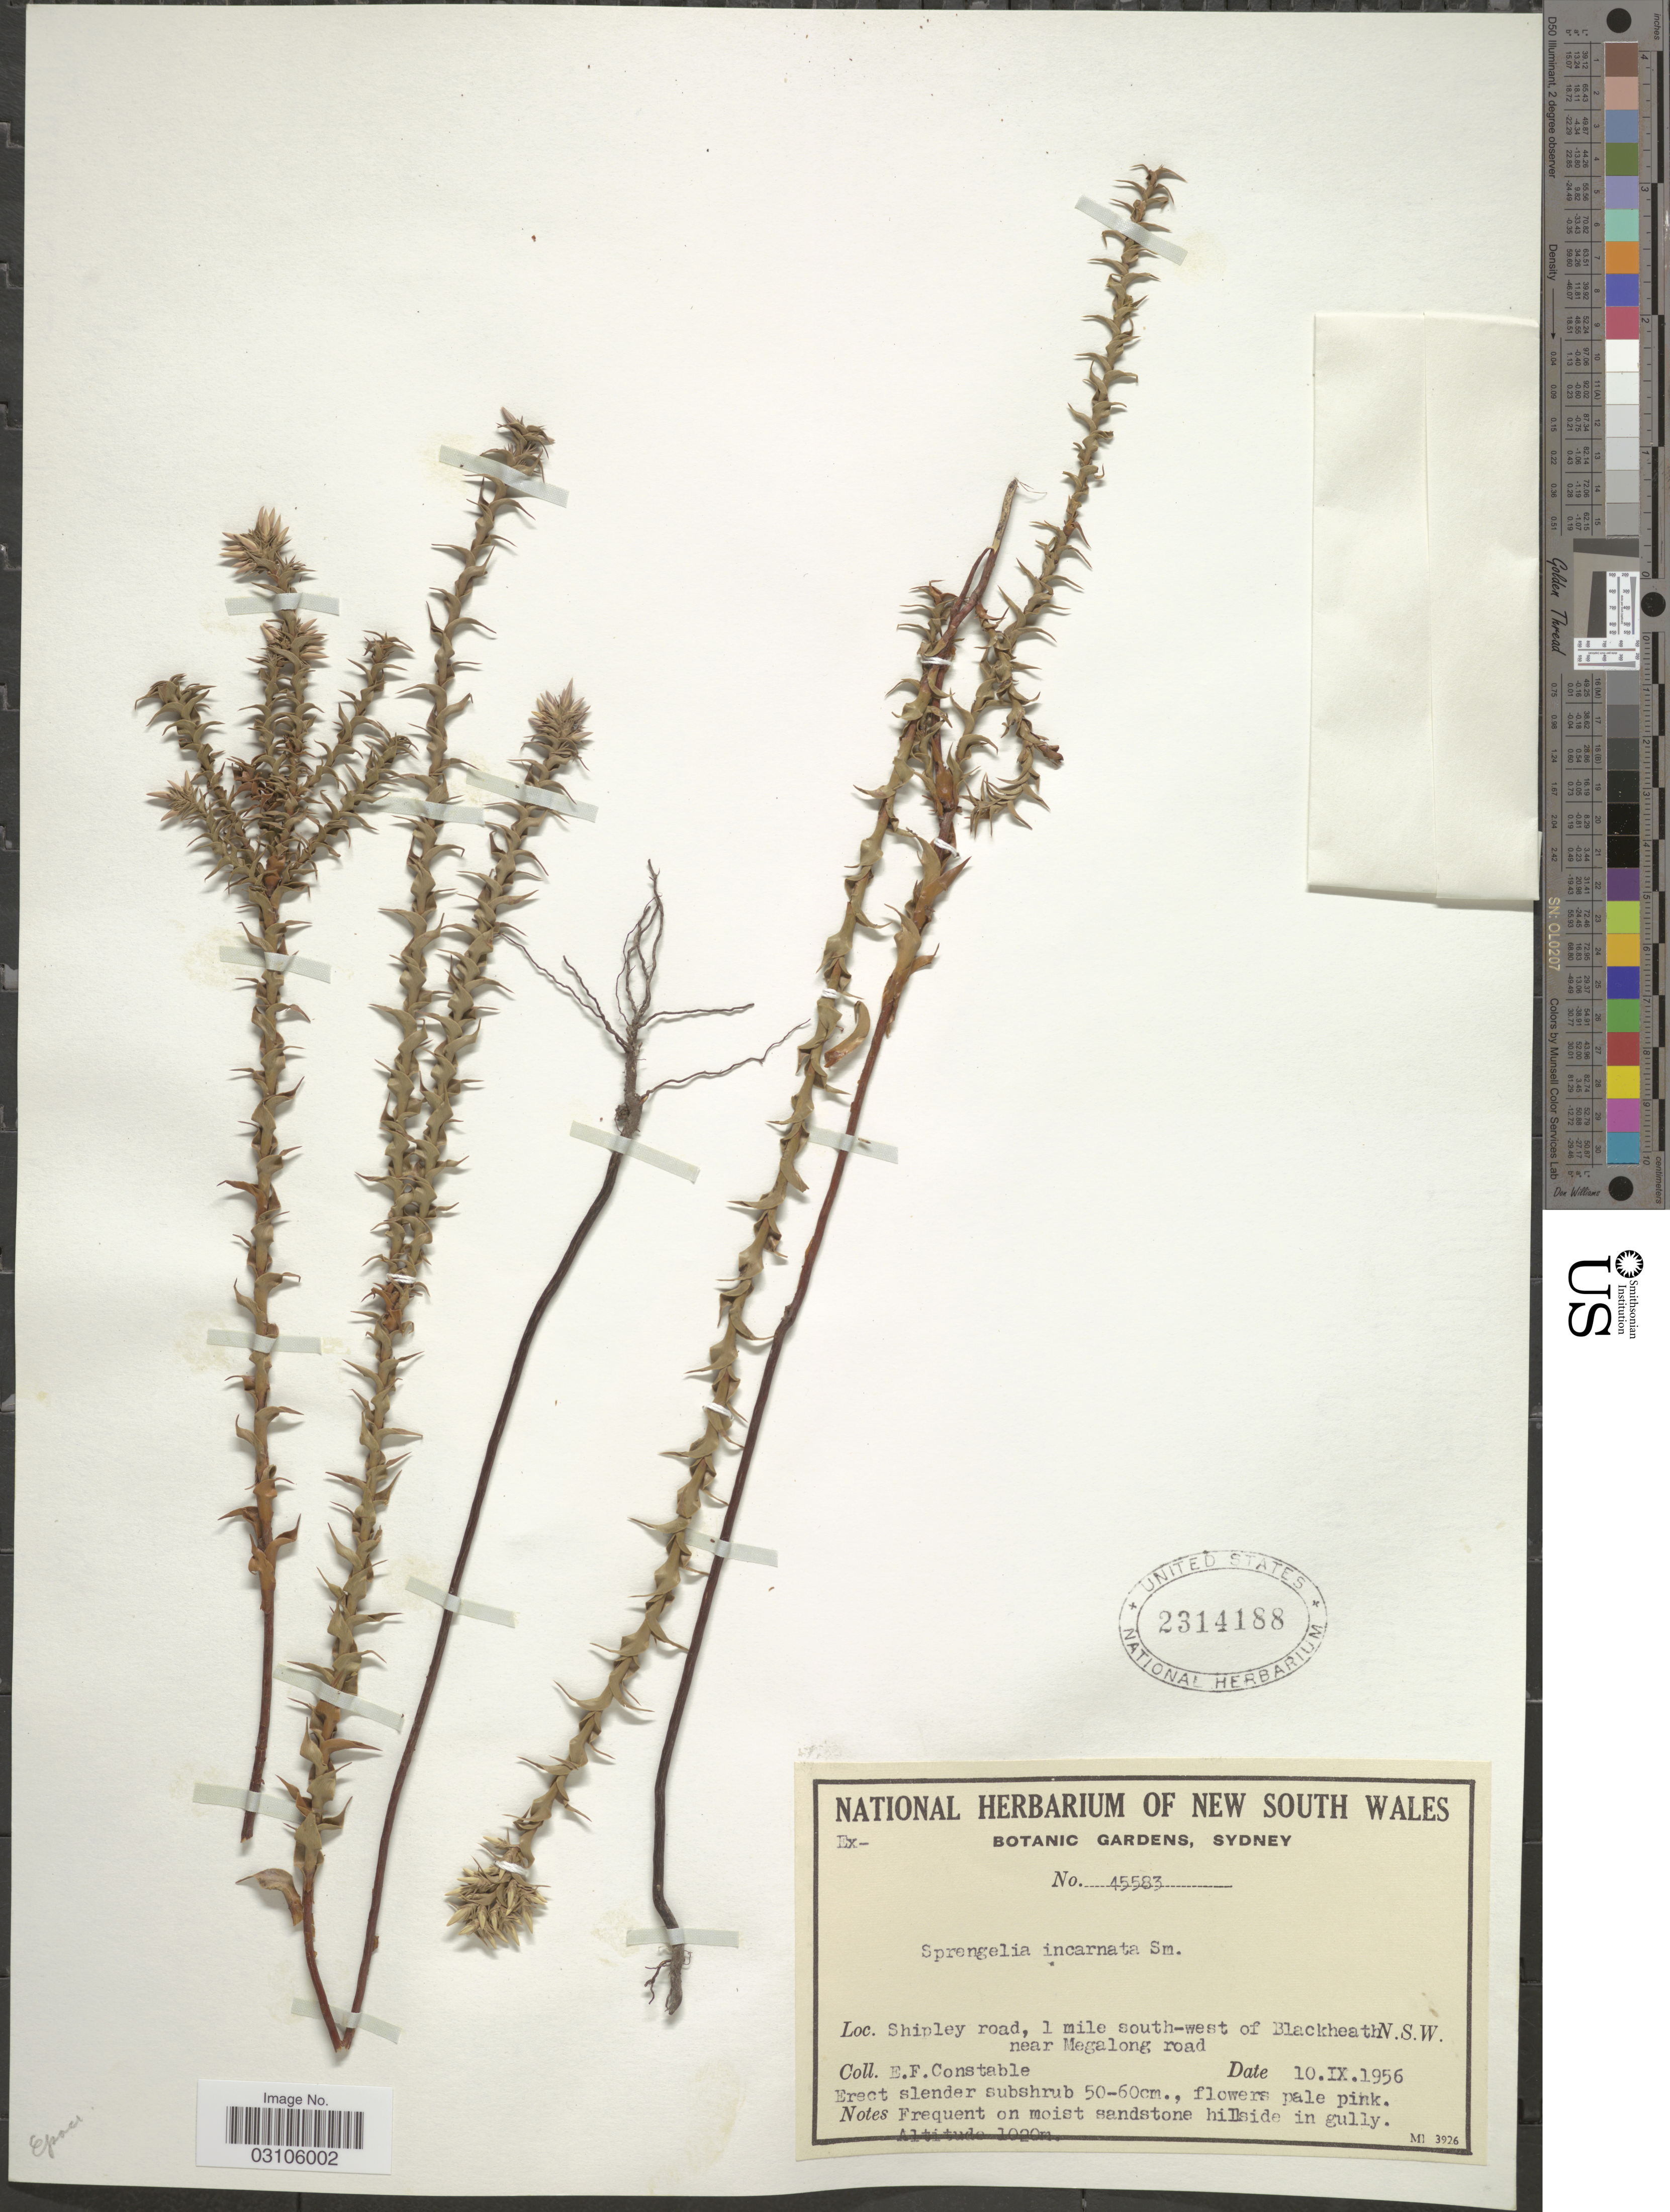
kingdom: Plantae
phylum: Tracheophyta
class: Magnoliopsida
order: Ericales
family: Ericaceae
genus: Sprengelia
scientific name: Sprengelia incarnata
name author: L.S. Sm.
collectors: E. F. Constable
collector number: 45583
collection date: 1956-09-10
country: Australia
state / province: New South Wales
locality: Shipley road, 1 mile south-west of Blackheath near Megalong road.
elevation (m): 1020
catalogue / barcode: US 2314188